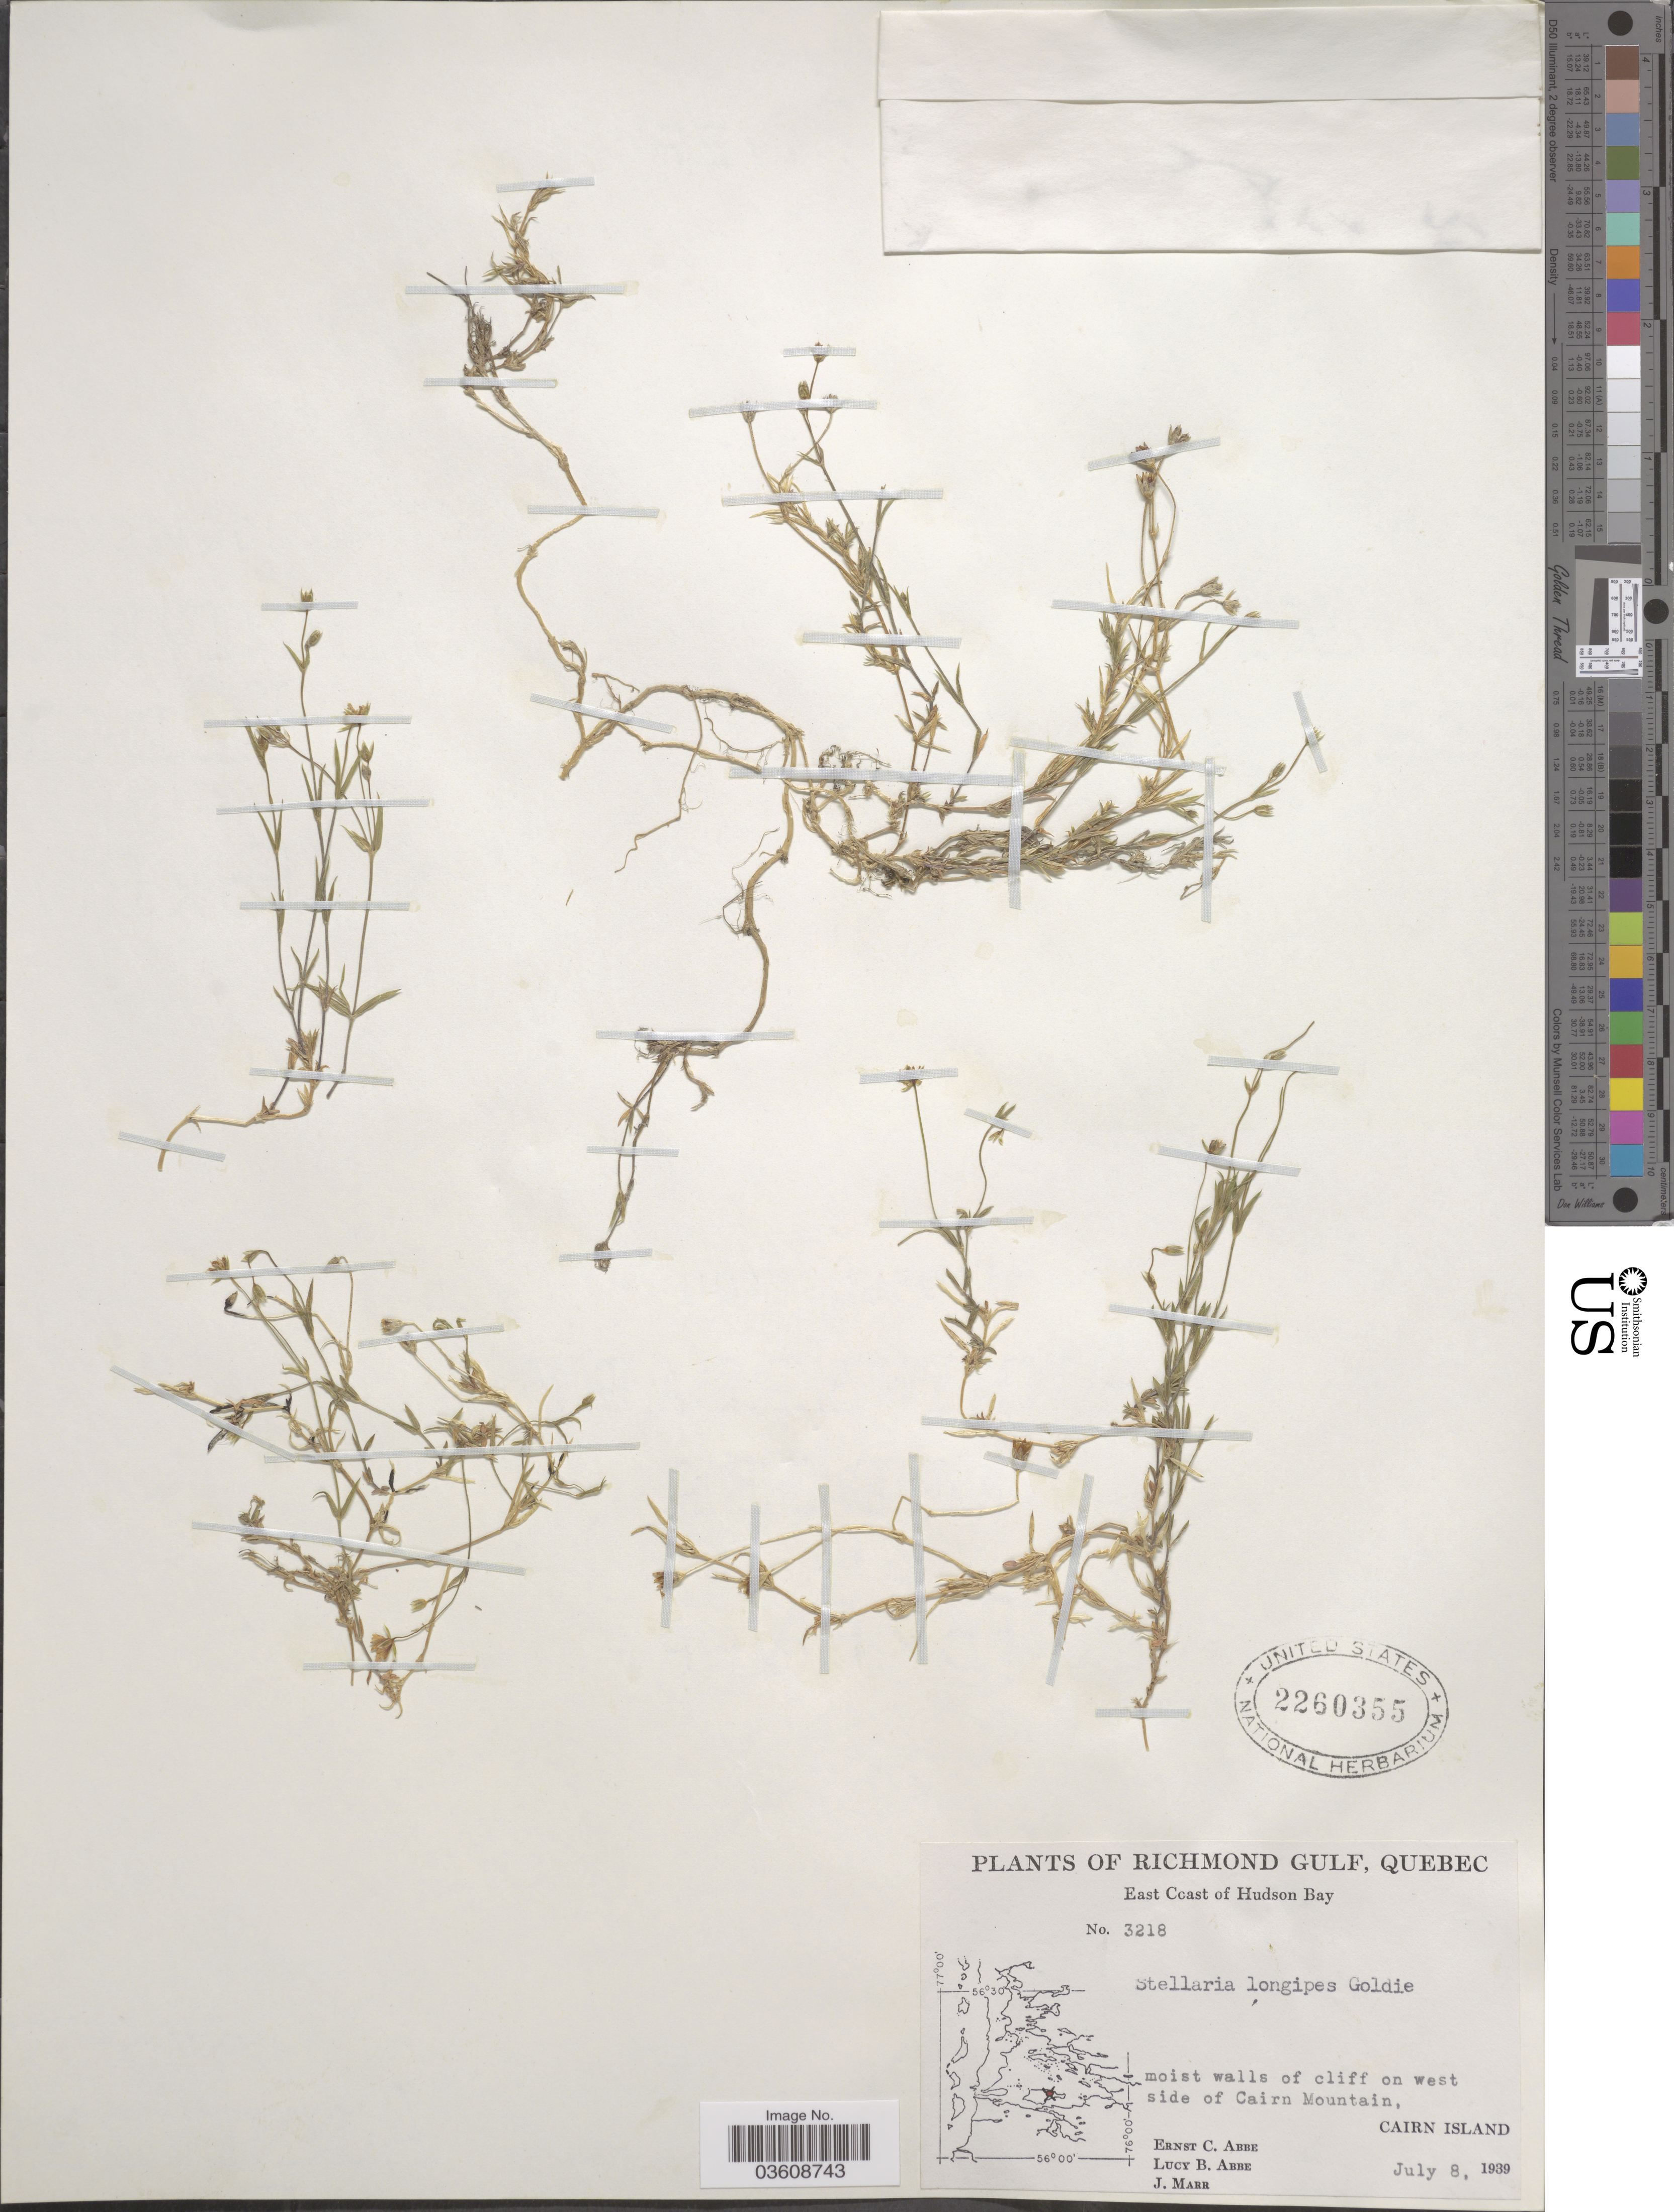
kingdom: Plantae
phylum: Tracheophyta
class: Magnoliopsida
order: Caryophyllales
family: Caryophyllaceae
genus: Stellaria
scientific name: Stellaria longipes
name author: Goldie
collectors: E. C. Abbe, L. B. Abbe & J. Marr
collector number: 3218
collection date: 1939-07-08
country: Canada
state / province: Quebec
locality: Richmond Gulf. East Coast of Hudson Bay. West side of Cairn Mountain, Cairn Island.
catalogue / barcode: US 2260355